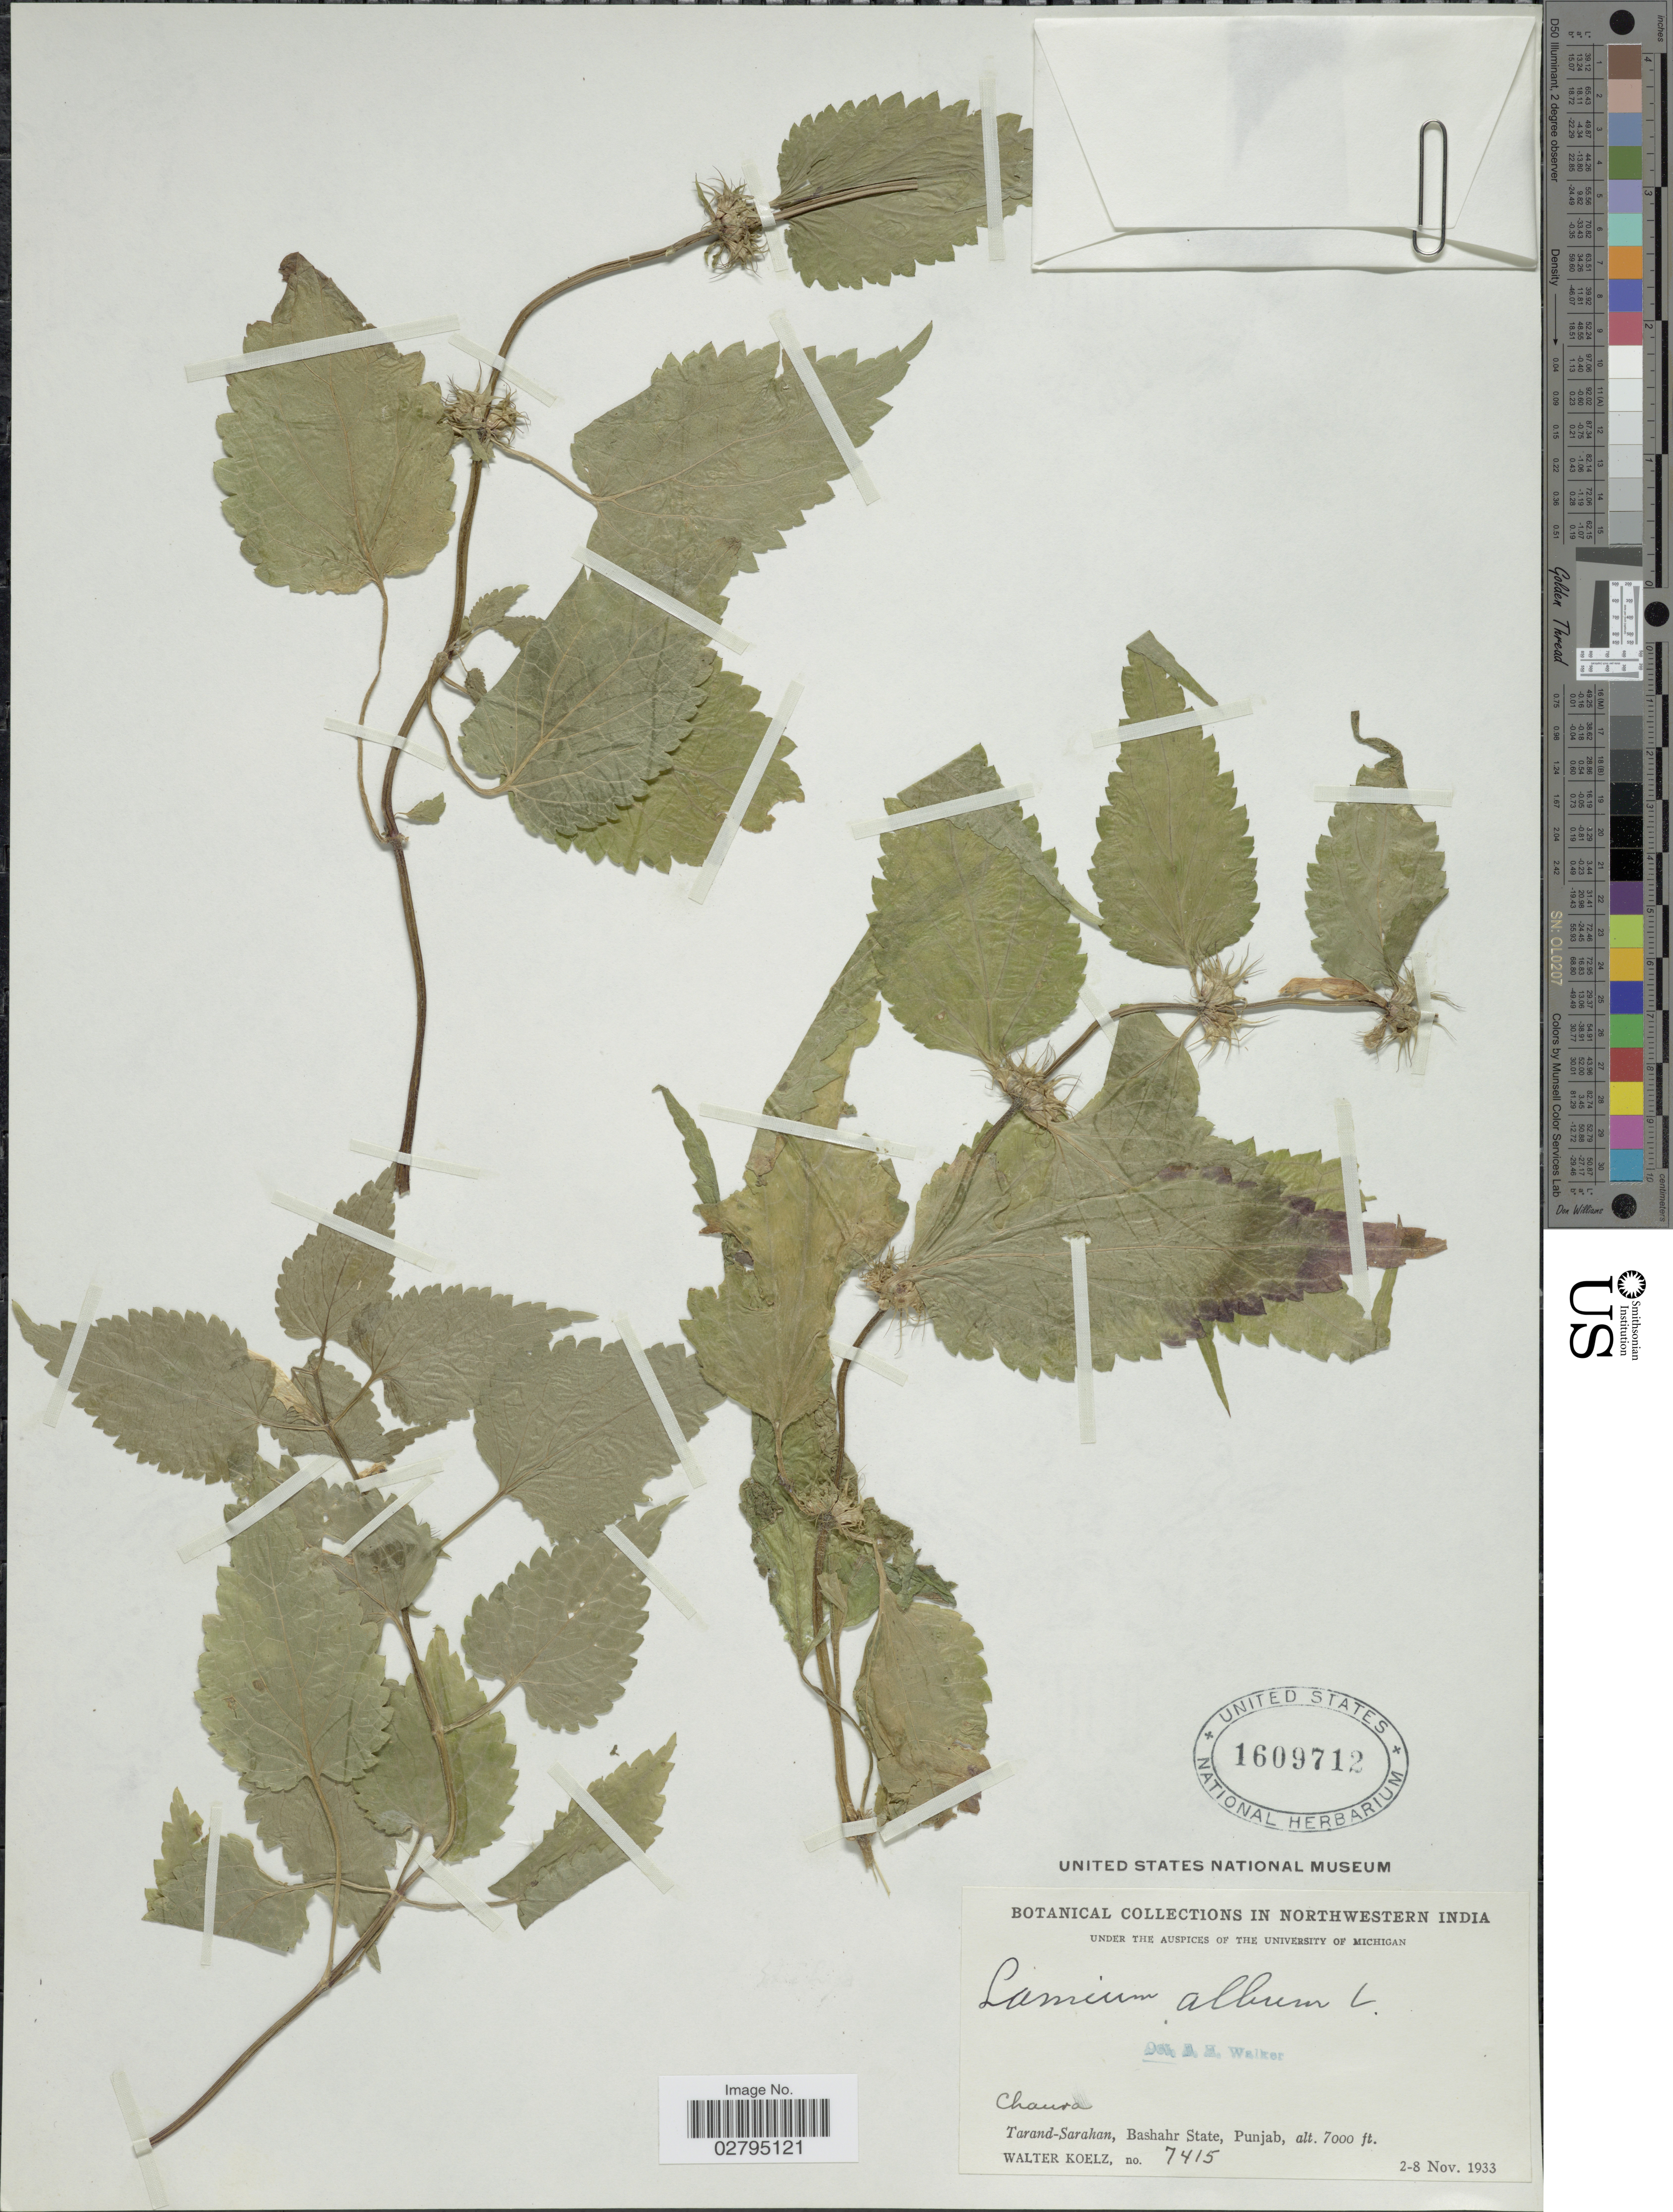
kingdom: Plantae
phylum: Tracheophyta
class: Magnoliopsida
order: Lamiales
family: Lamiaceae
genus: Lamium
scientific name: Lamium album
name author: L.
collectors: W. N. Koelz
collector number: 7415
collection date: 1933-11-02/1933-11-08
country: India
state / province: Himachal Pradesh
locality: Northwestern India. Chaura. Tarand-Sarahan, Bashahr State.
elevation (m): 2134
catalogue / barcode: US 1609712